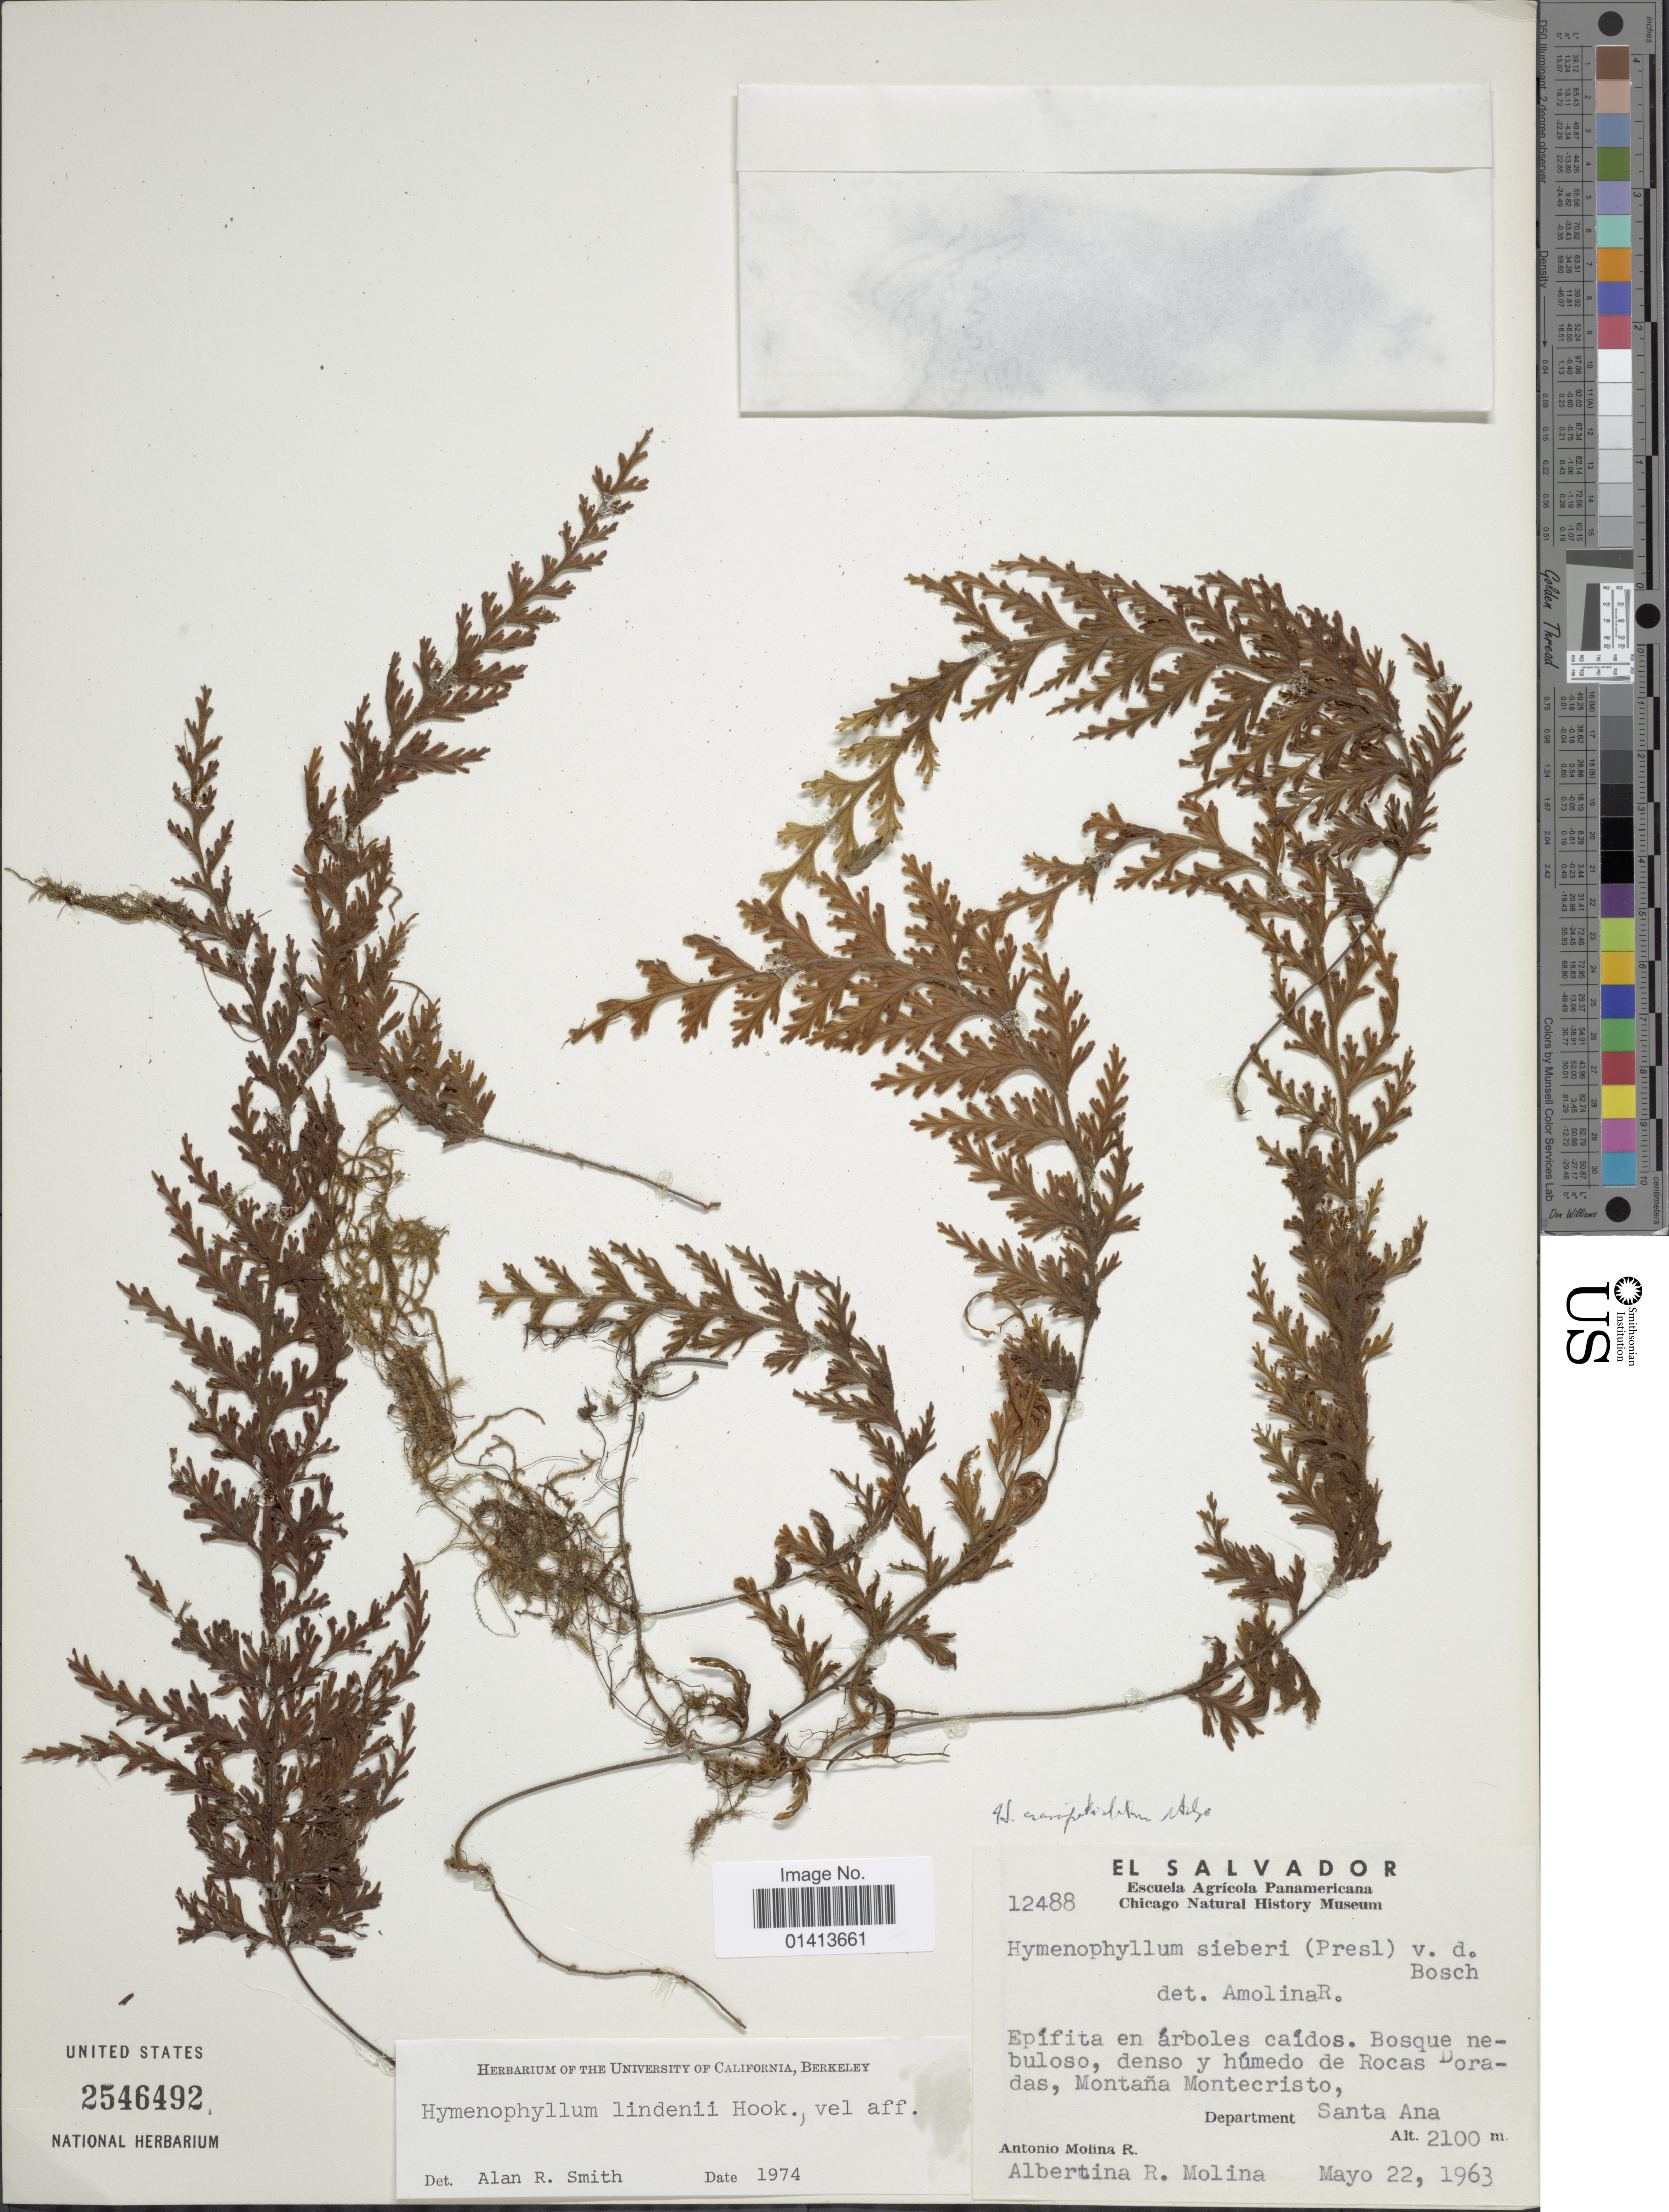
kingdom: Plantae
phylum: Tracheophyta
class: Polypodiopsida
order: Hymenophyllales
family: Hymenophyllaceae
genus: Hymenophyllum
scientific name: Hymenophyllum crassipetiolatum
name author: Stolze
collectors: A. Molina R. & A. R. Molina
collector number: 12488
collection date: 1963-05-22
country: El Salvador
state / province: Santa Ana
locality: Bosque nebuloso, denso húmedo de Rocas Doradas, Montaña Montecristo, Department Santa Ana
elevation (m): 2100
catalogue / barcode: US 2546492